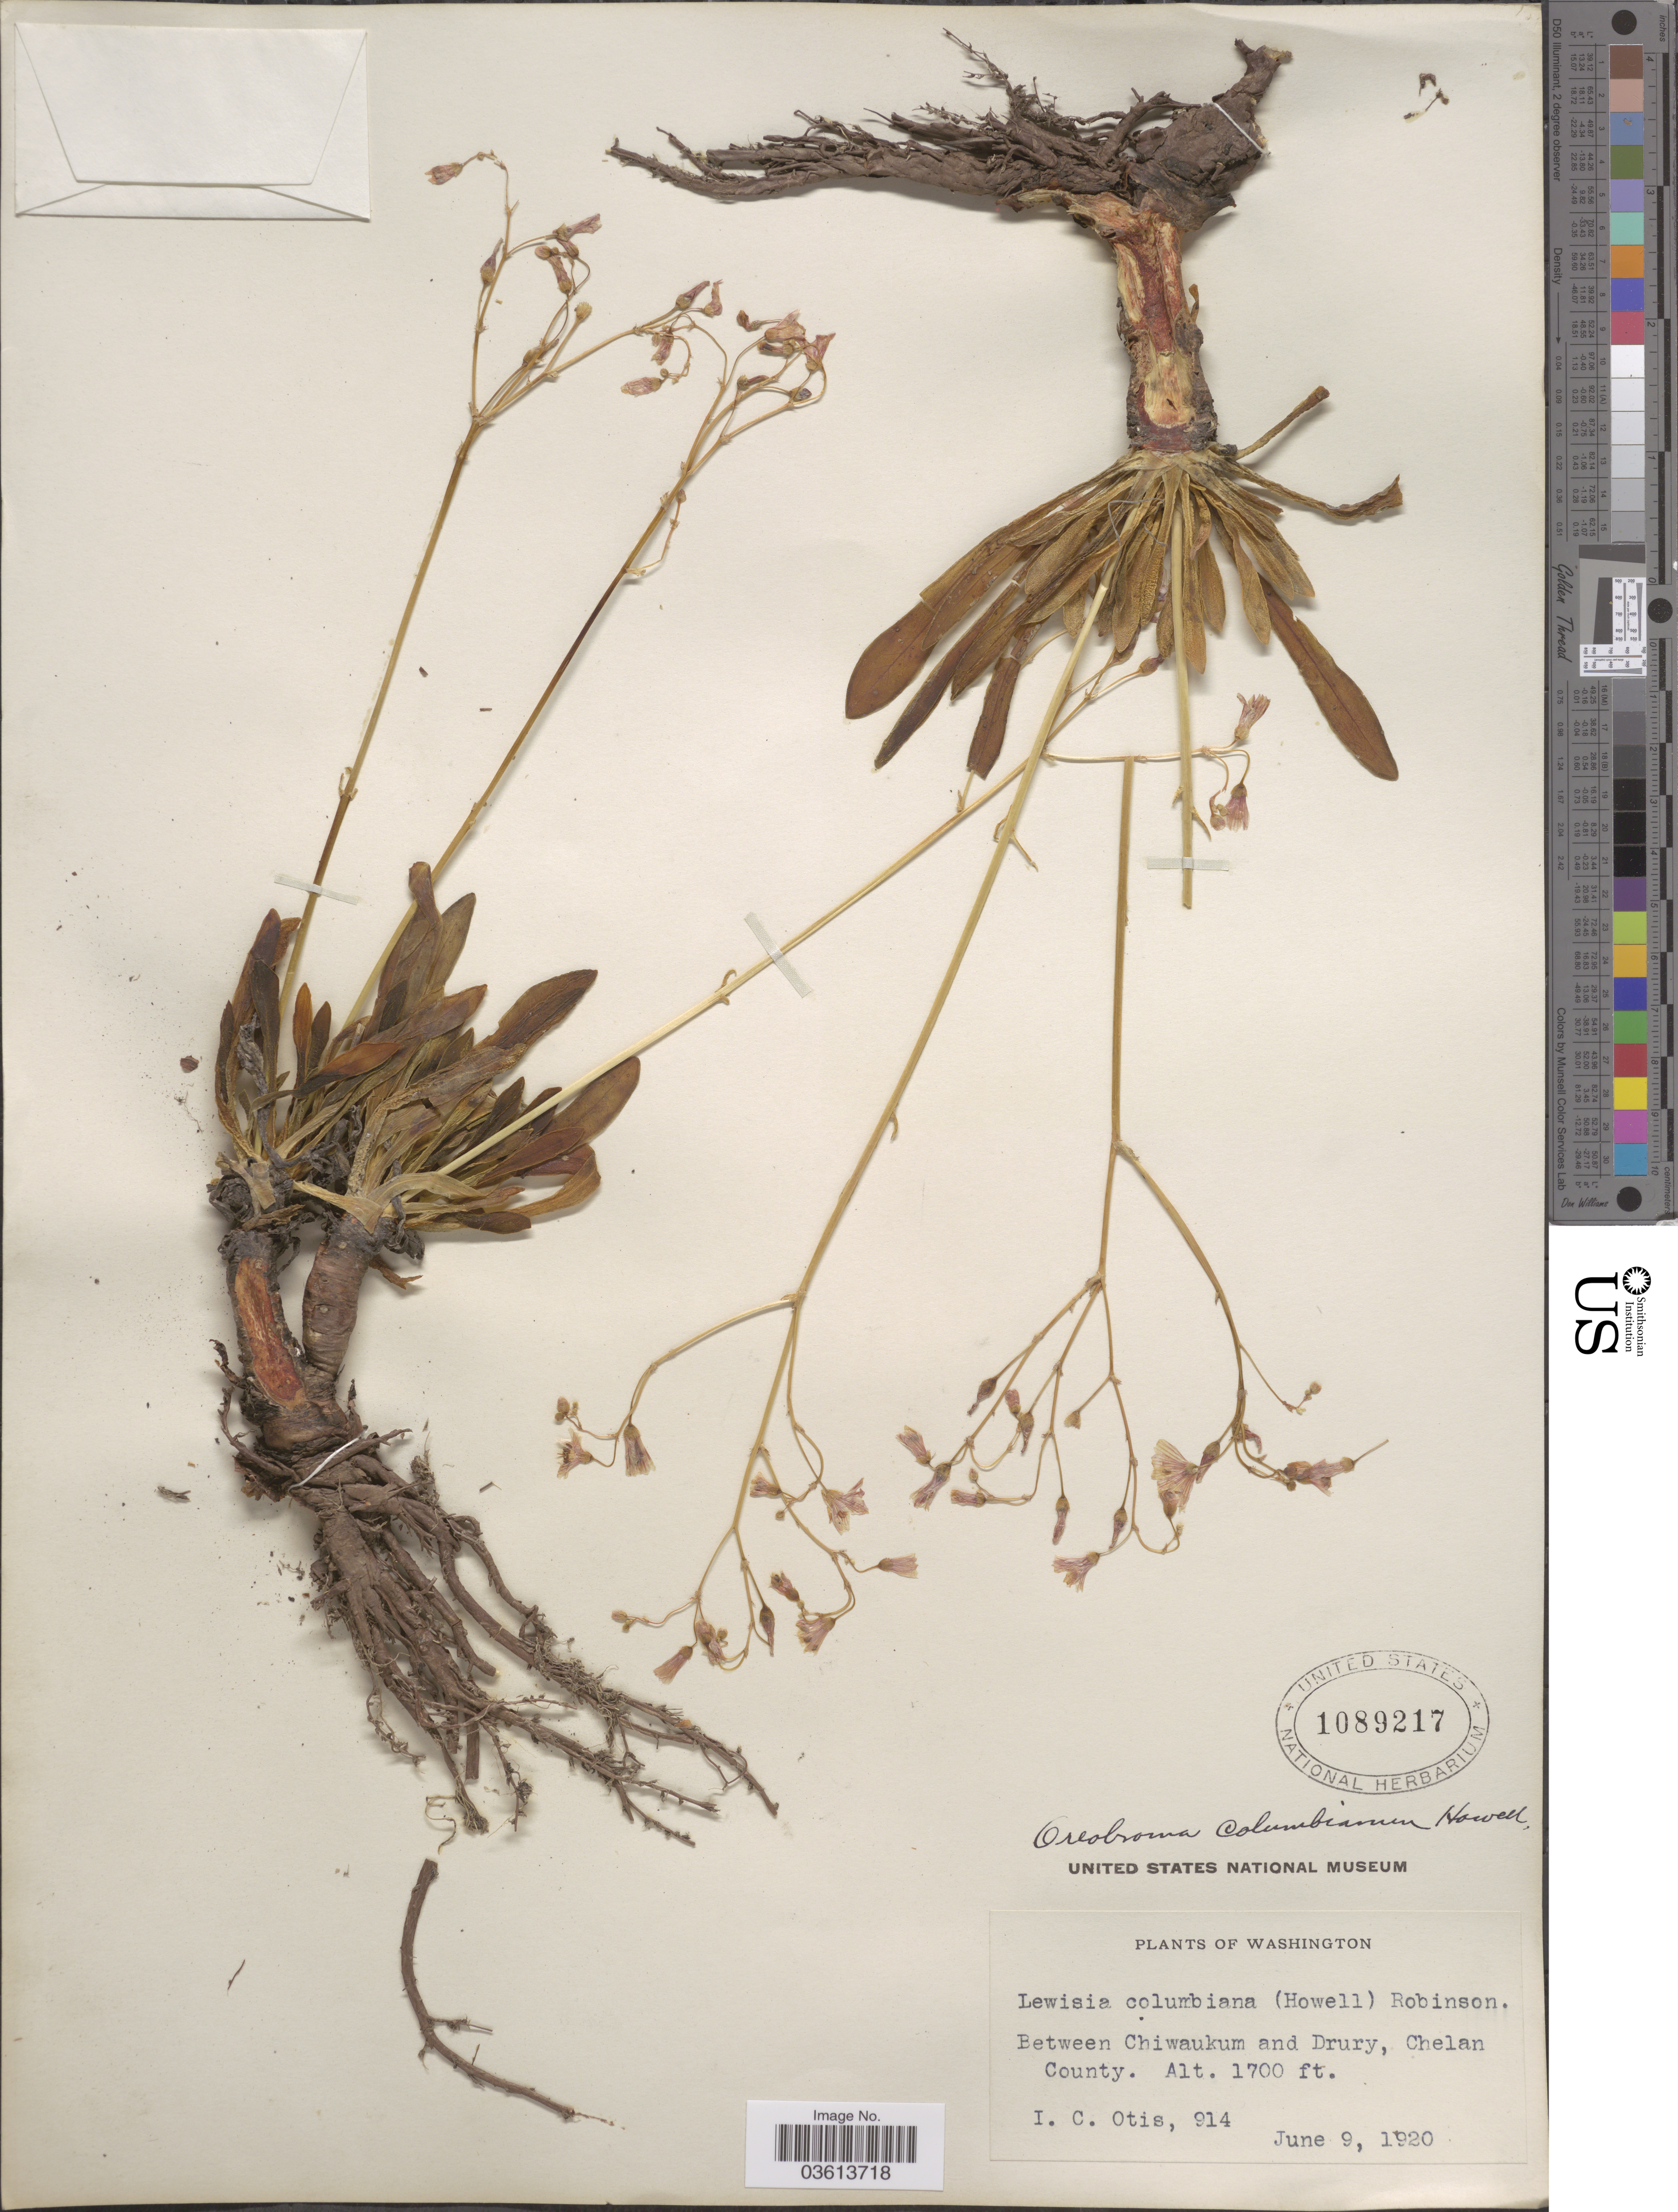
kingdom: Plantae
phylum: Tracheophyta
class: Magnoliopsida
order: Caryophyllales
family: Montiaceae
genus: Lewisia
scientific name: Lewisia columbiana var. columbiana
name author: (Howell ex A. Gray) B.L. Rob.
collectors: I. C. Otis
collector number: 914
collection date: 1920-06-09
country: United States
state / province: Washington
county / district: Chelan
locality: Between Chiwaukum and Drury, Chelan County.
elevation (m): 518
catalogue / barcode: US 1089217